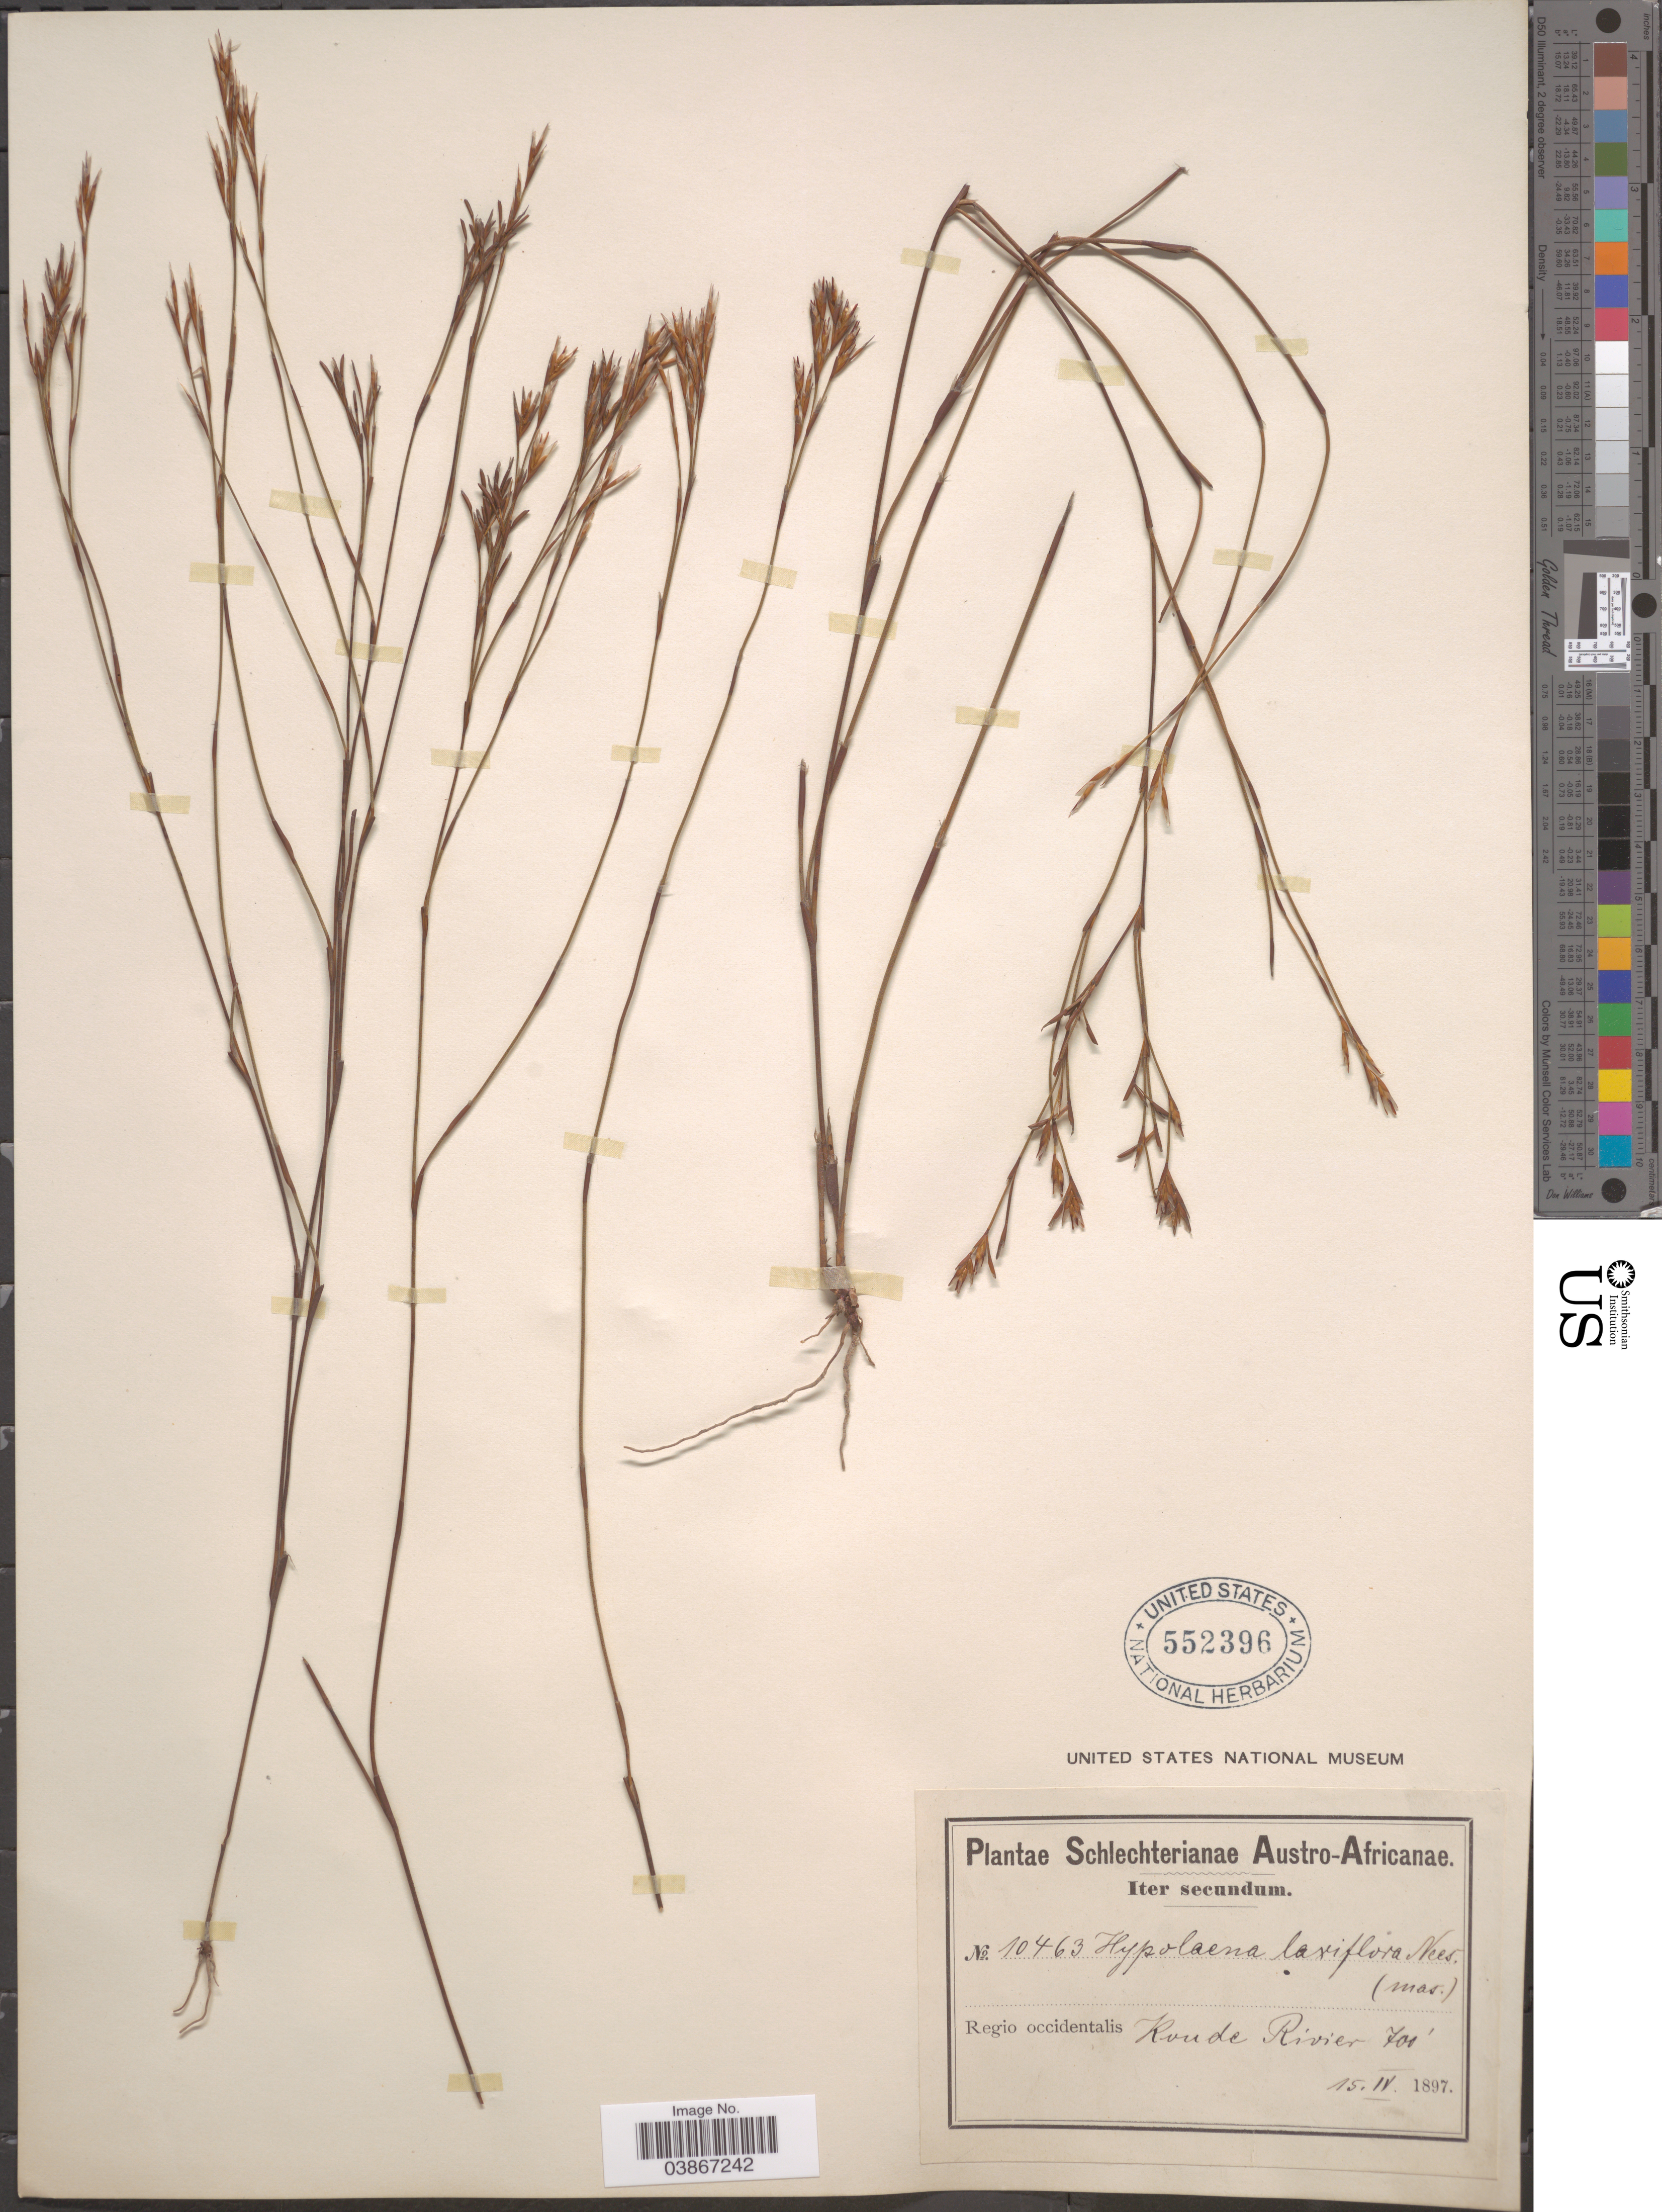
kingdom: Plantae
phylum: Tracheophyta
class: Liliopsida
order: Poales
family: Restionaceae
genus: Hypolaena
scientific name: Hypolaena laxiflora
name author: Nees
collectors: Schlechter, --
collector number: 10463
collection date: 1897-04-15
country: South Africa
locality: Austro-Africanae. Regio occidentalis: Koude Rivier.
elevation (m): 213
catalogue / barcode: US 552396